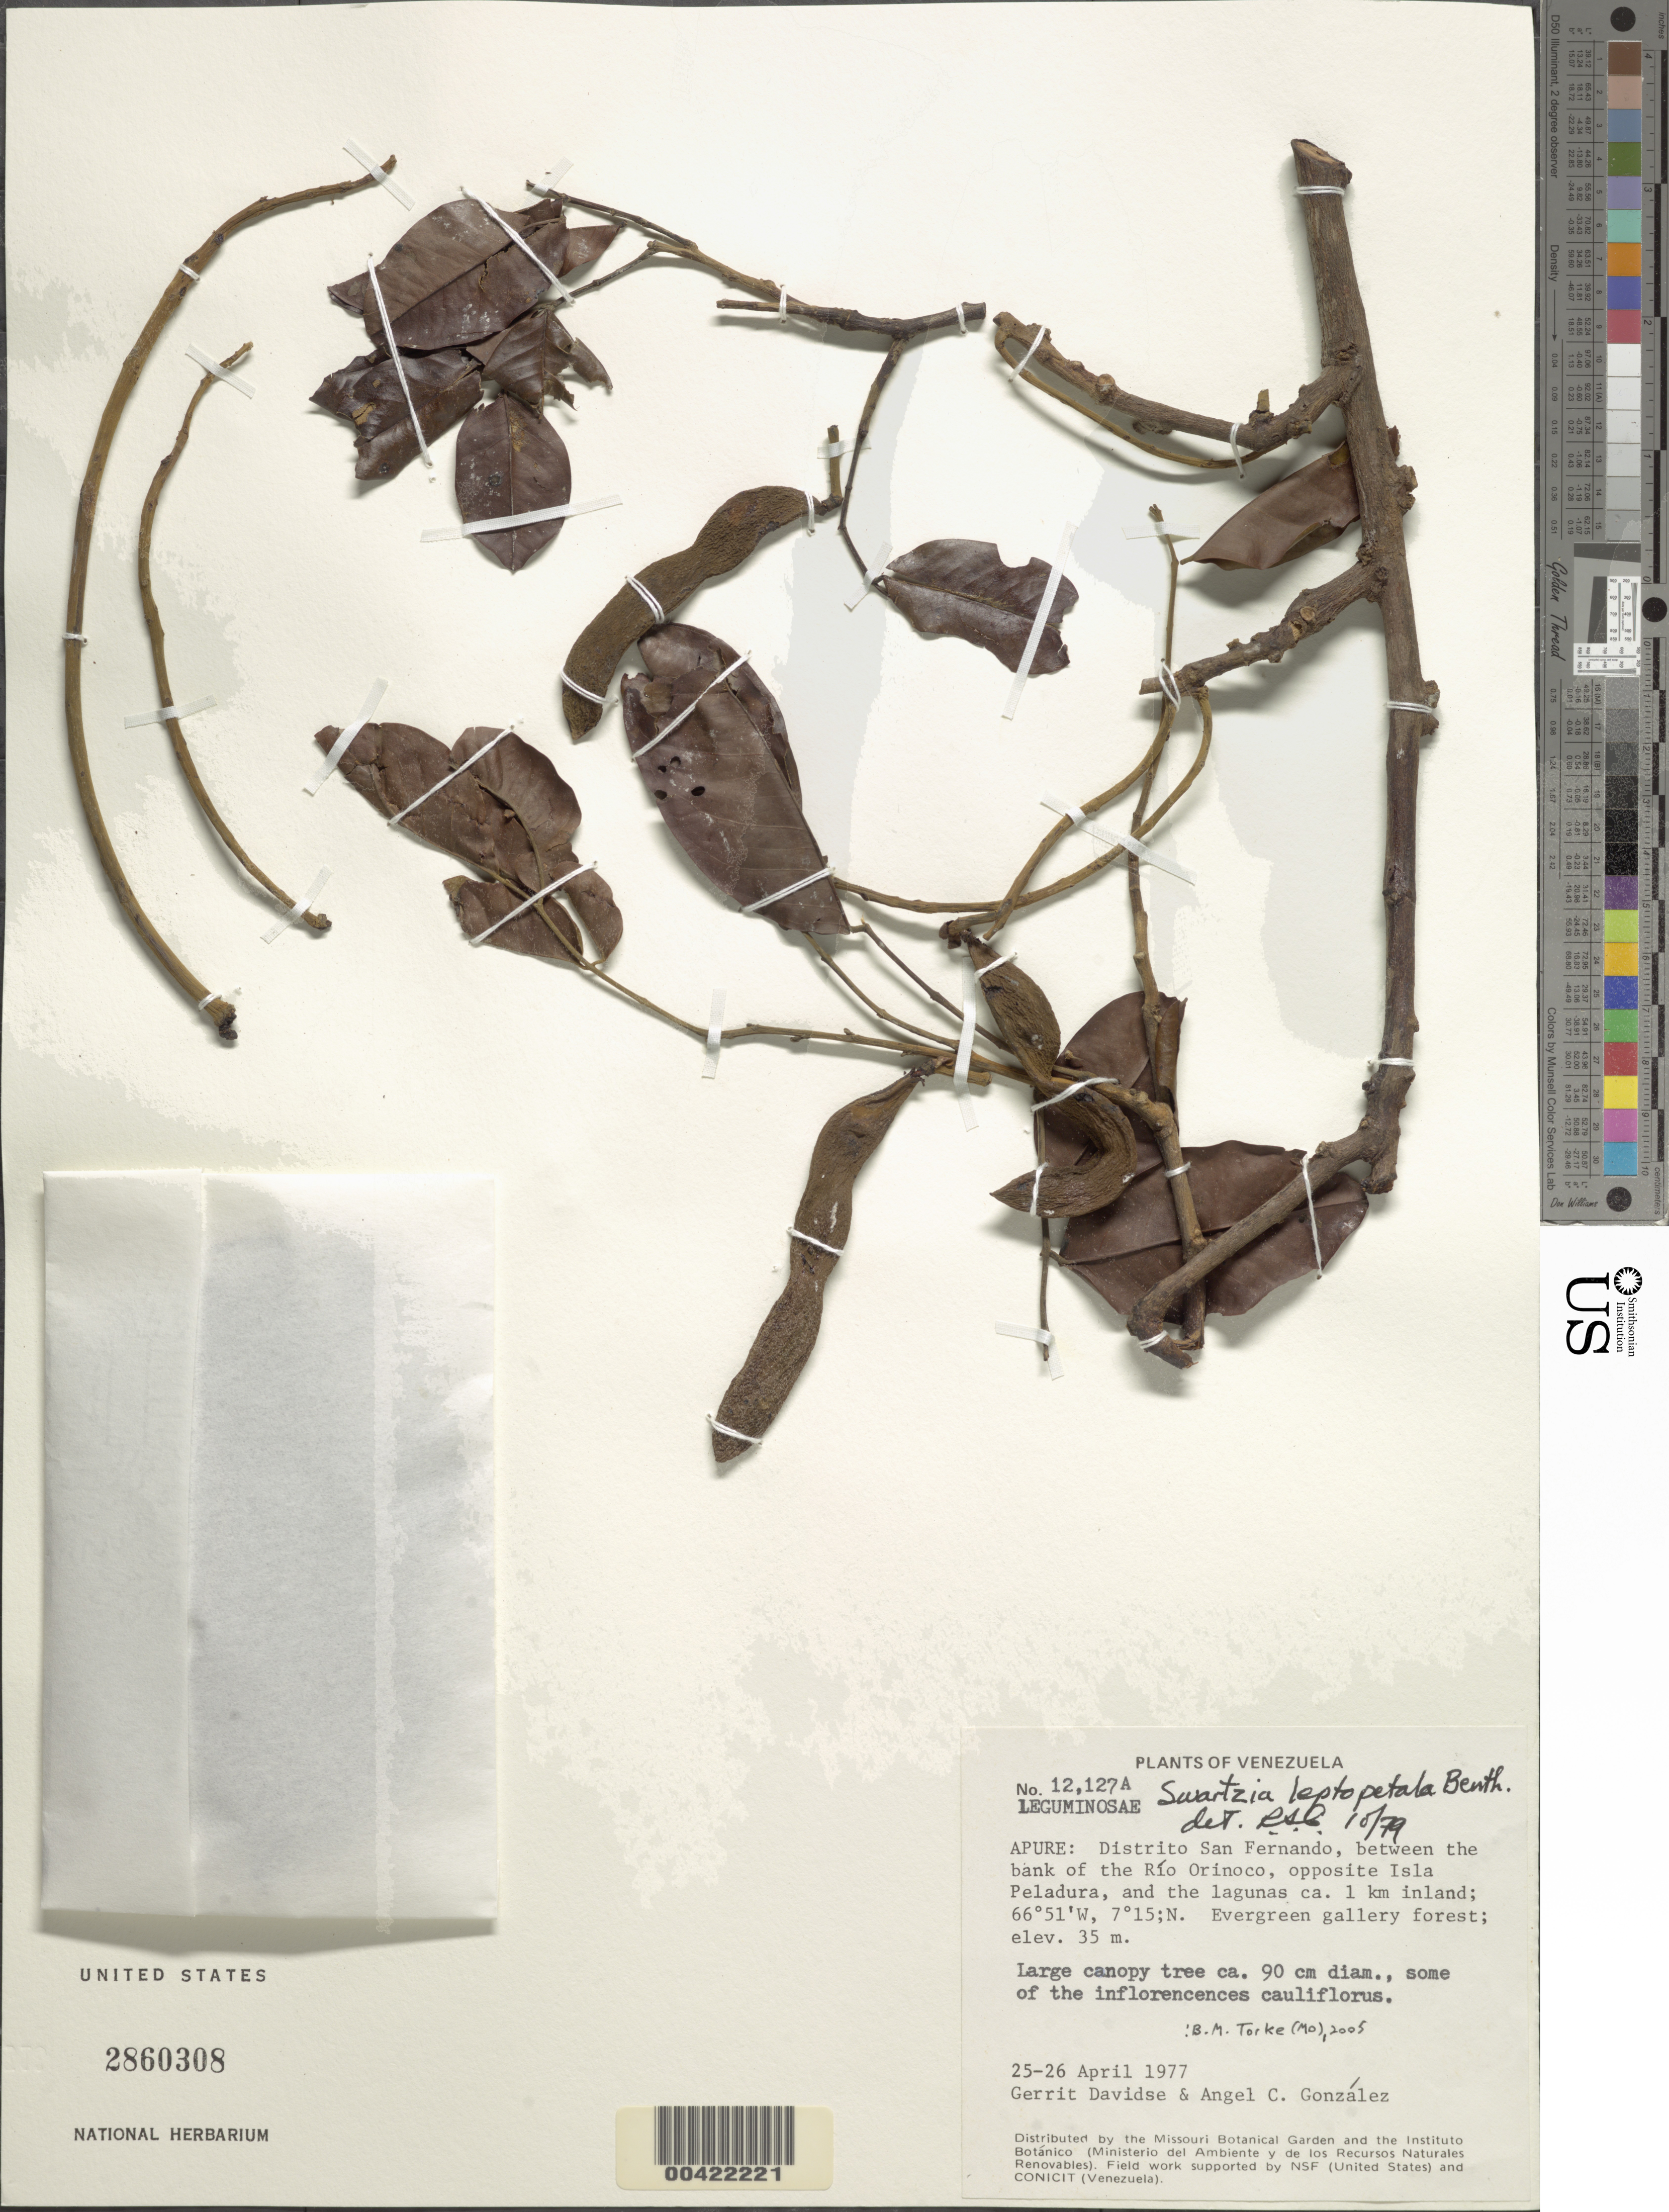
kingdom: Plantae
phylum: Tracheophyta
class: Magnoliopsida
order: Fabales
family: Fabaceae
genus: Swartzia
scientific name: Swartzia leptopetala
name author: Benth.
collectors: G. Davidse & A. C. González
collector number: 12127a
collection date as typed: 25 Apr 1977 to 26 Apr 1977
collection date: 1977-04-25/1977-04-26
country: Venezuela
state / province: Apure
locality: Isla peladura, opposite; between the bank of the rio orinoco and the lagunas ca. 1 km inland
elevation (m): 35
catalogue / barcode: US 2860308